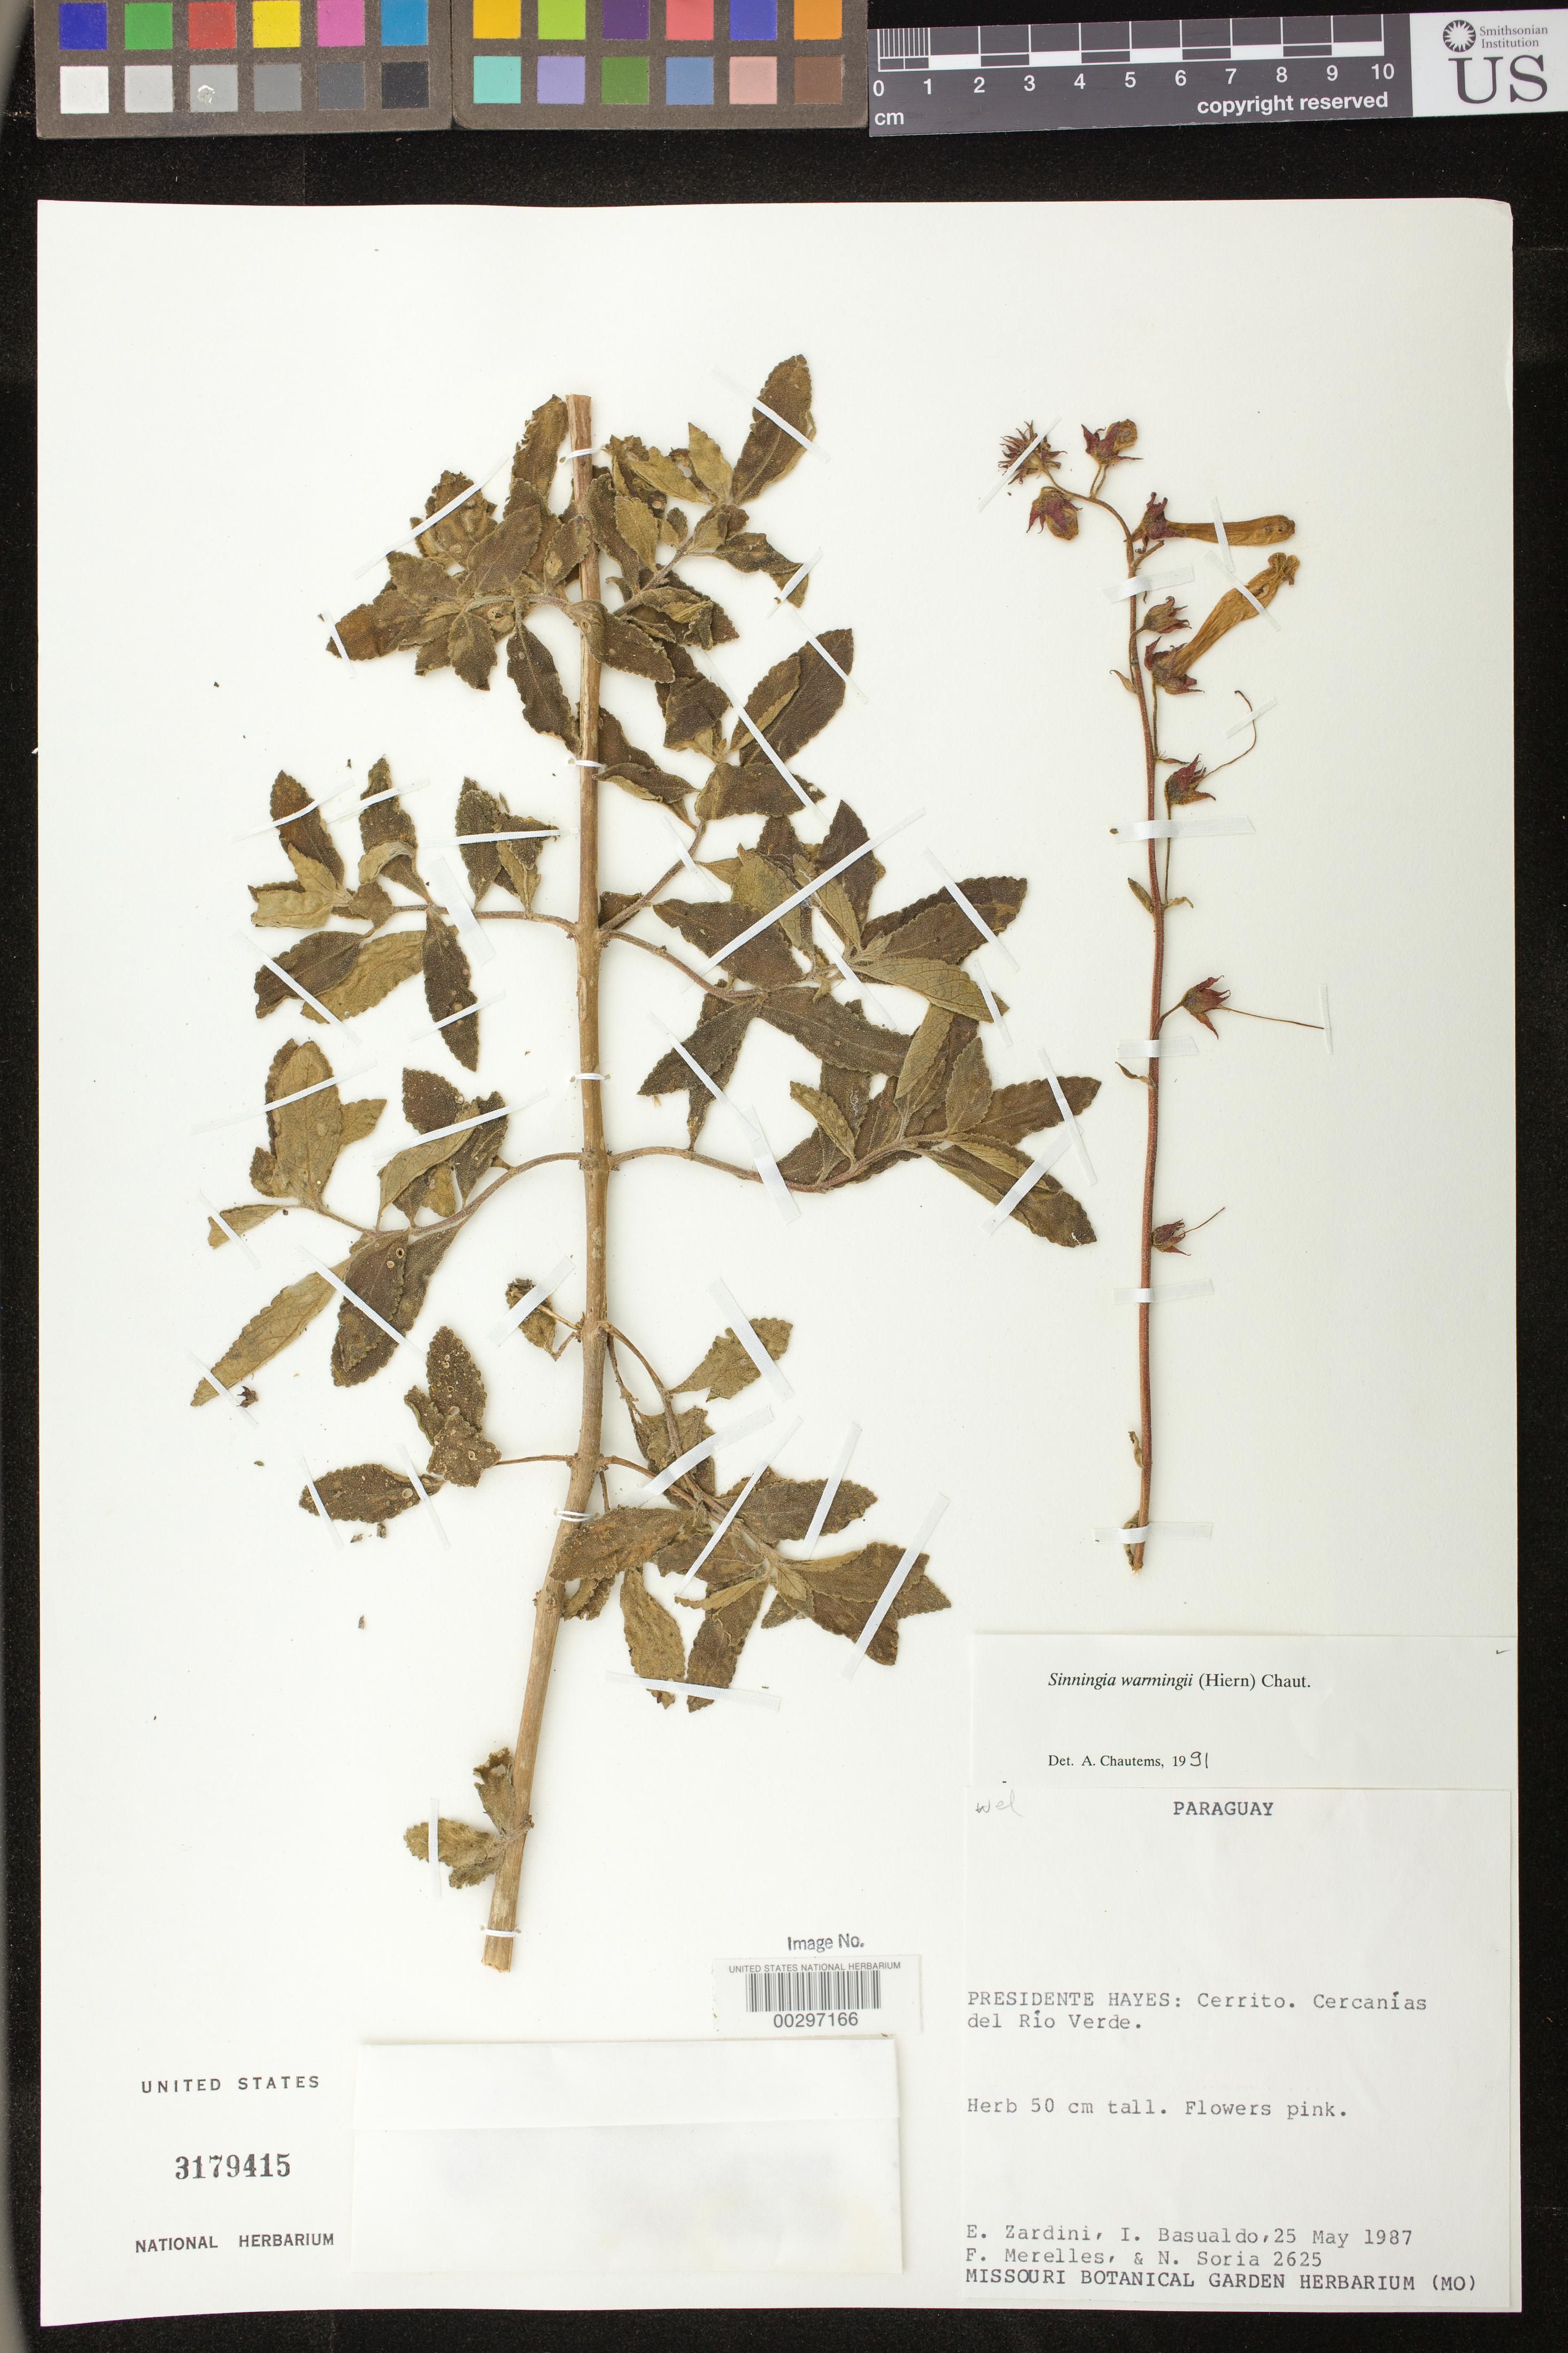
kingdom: Plantae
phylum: Tracheophyta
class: Magnoliopsida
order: Lamiales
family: Gesneriaceae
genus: Sinningia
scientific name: Sinningia warmingii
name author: (Hiern) Chautems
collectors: E. M. Zardini, I. Basualdo, F. Merelles & N. Soria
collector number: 2625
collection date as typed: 25 May 1987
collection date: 1987-05-25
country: Paraguay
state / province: Presidente Hayes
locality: Rio Verde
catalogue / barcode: US 3179415